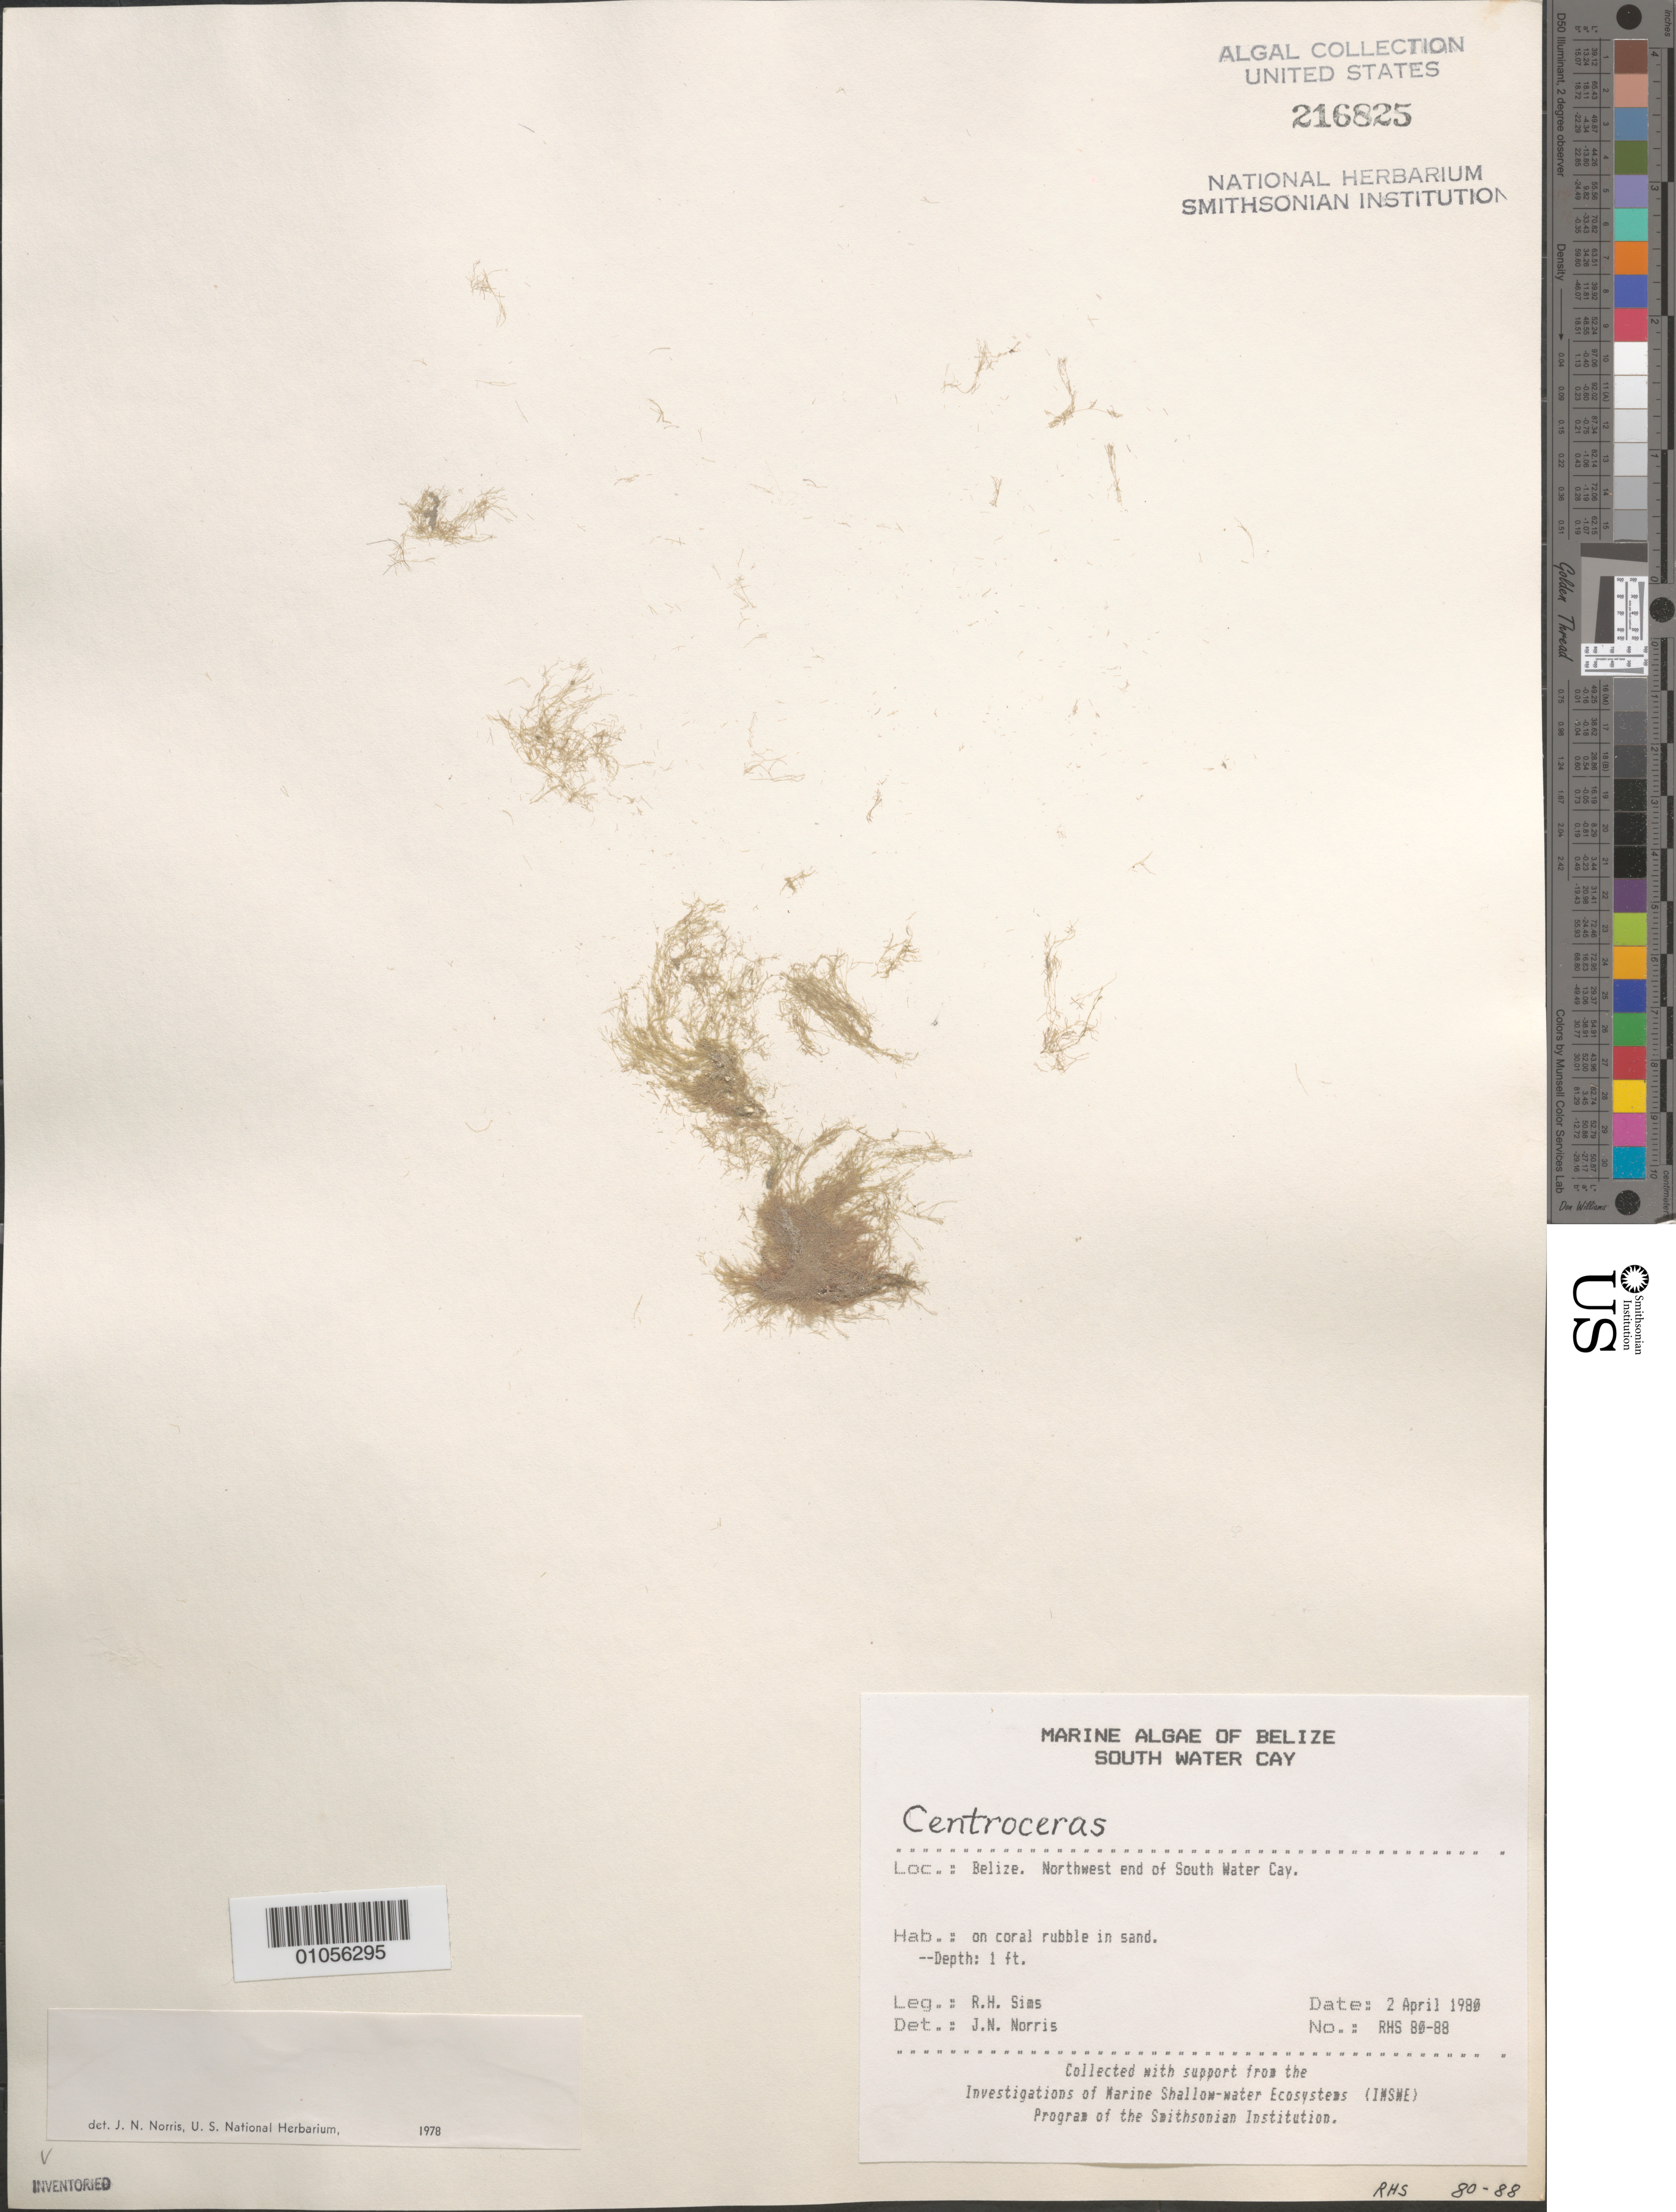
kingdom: Plantae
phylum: Rhodophyta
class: Florideophyceae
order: Ceramiales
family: Ceramiaceae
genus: Centroceras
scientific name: Centroceras sp.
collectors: R. H. Sims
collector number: RHS 80-88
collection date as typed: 02 Apr 1980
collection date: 1980-04-02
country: Belize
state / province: Stann Creek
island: South Water Cay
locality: Northwest end of South Water Cay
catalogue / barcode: US 216825